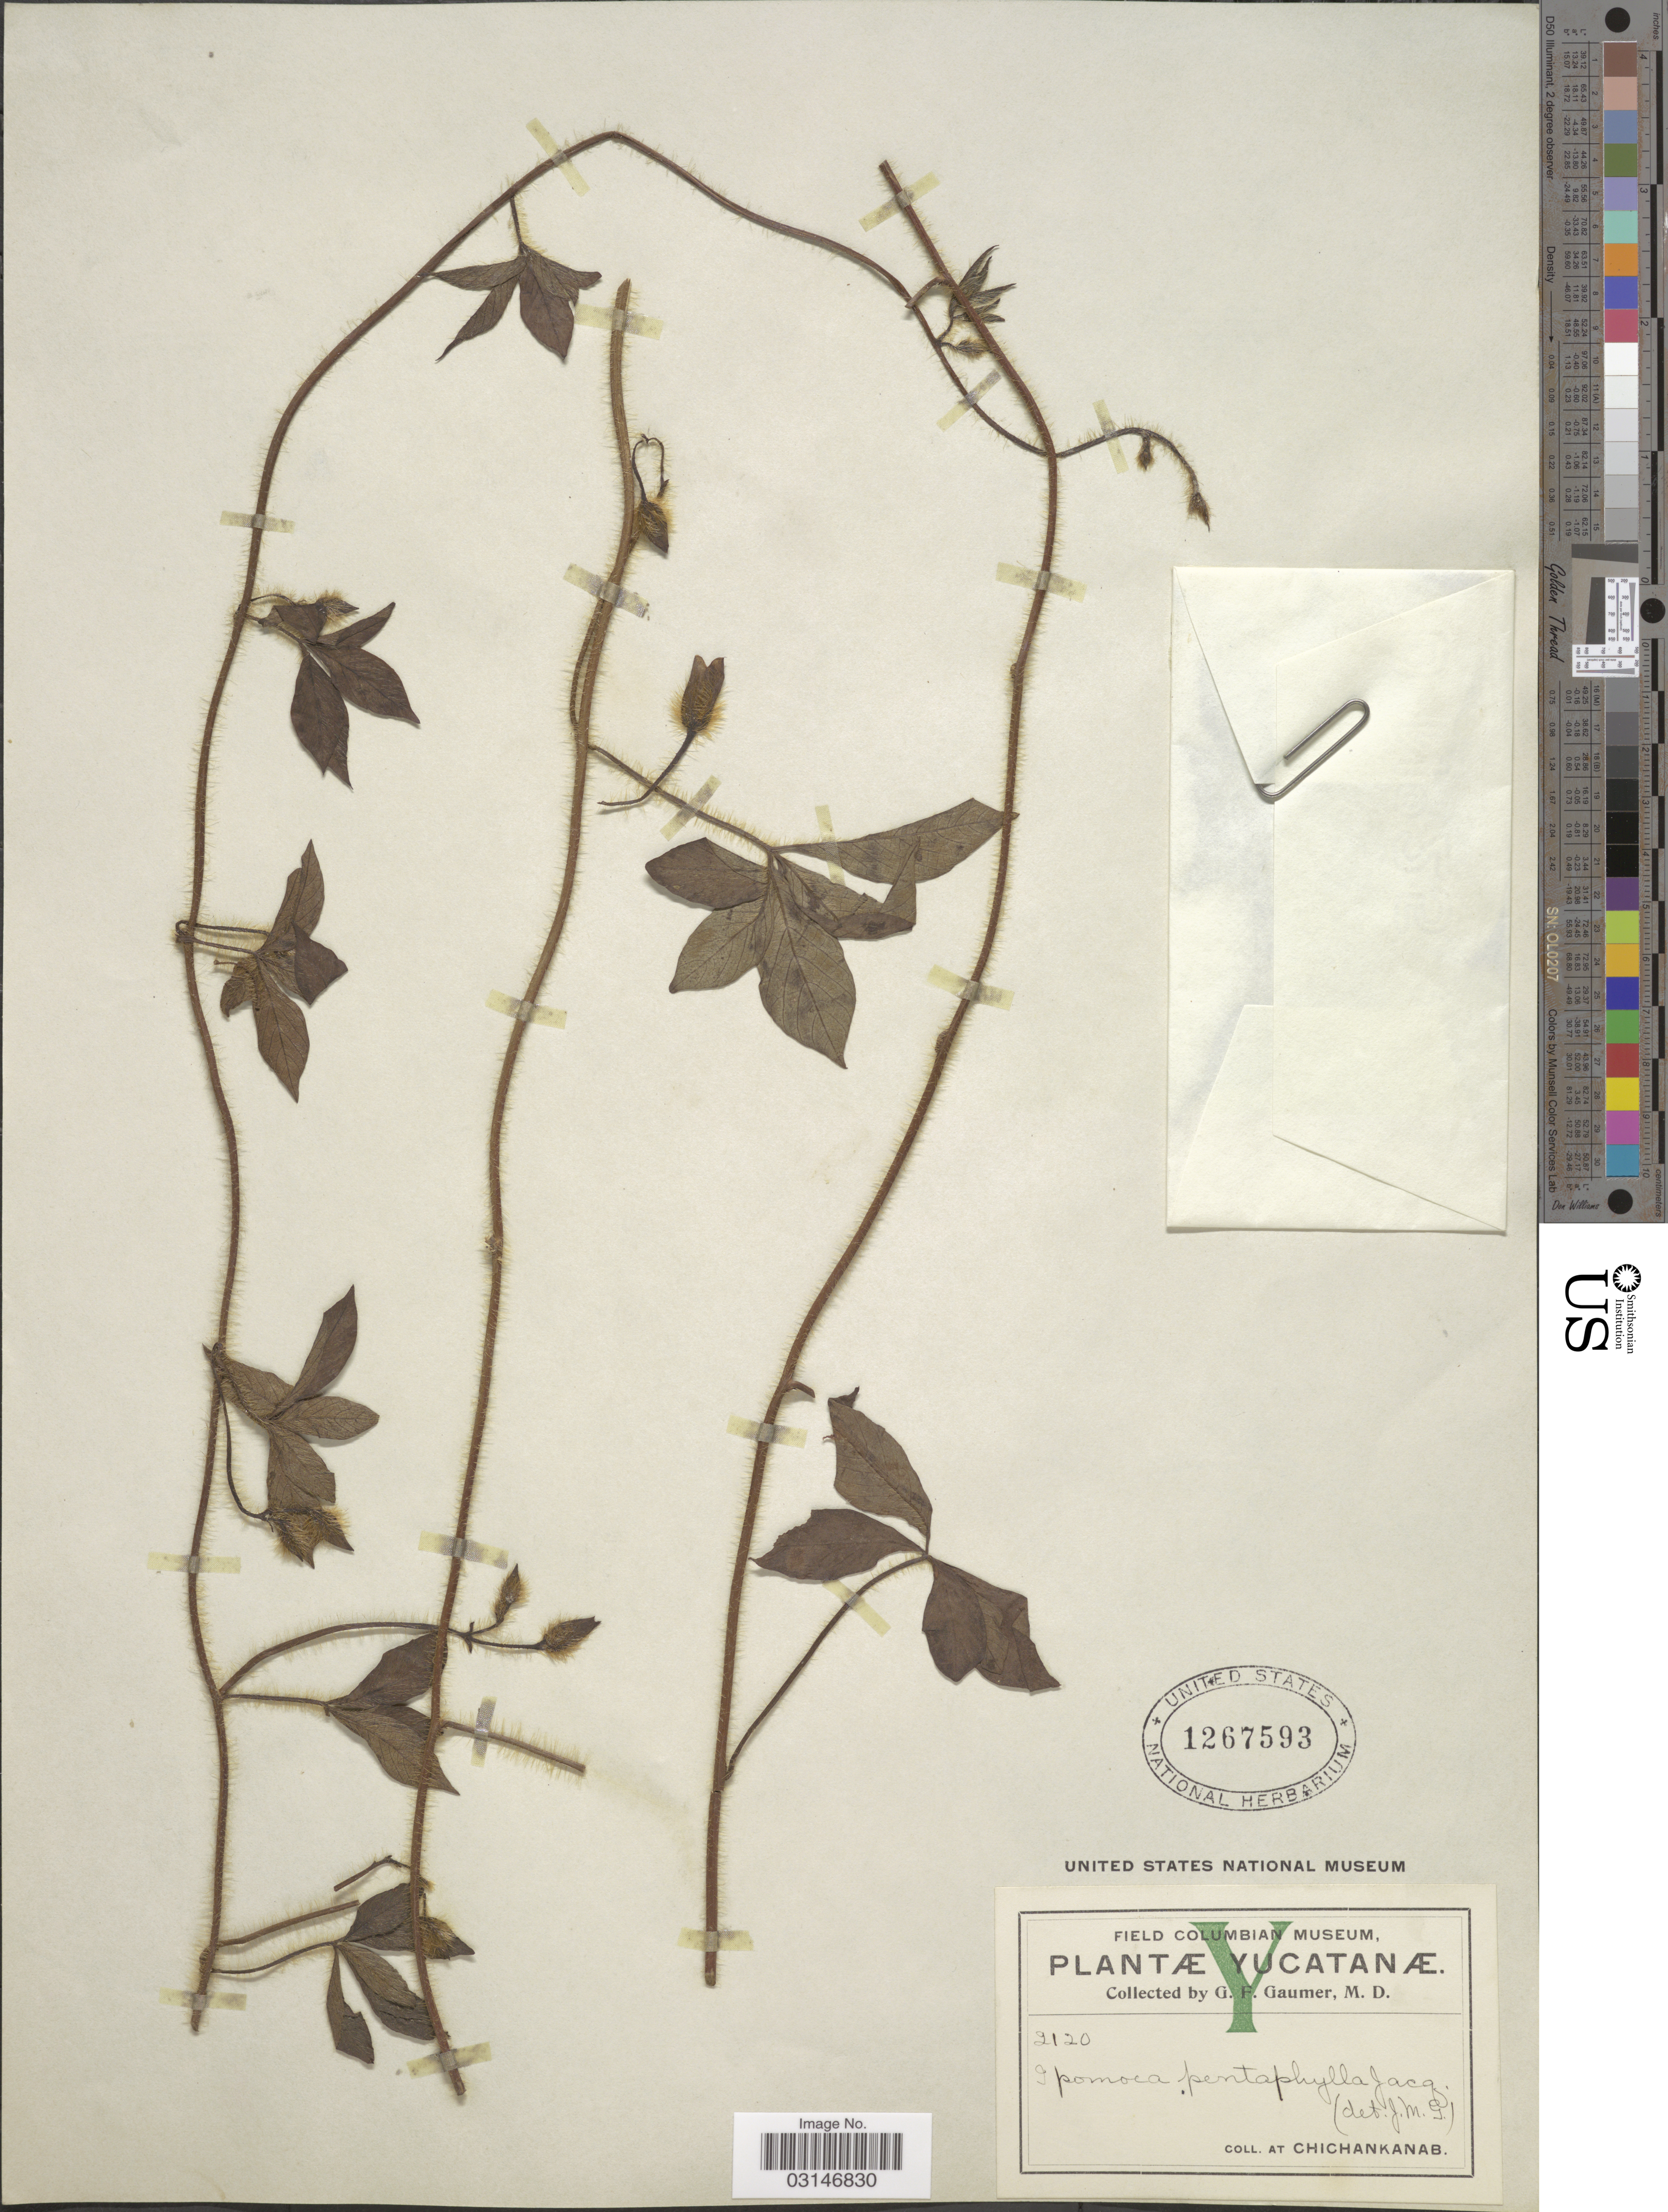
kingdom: Plantae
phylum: Tracheophyta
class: Magnoliopsida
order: Solanales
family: Convolvulaceae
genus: Distimake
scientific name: Distimake aegyptius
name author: (L.) A. R. Simões & Staples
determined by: Strong, Mark T., (BOT), Smithsonian Institution - National Museum of Natural History (UNITED STATES)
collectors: G. F. Gaumer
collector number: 2120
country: Mexico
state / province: Yucatán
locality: At Chichankanab.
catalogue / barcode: US 1267593